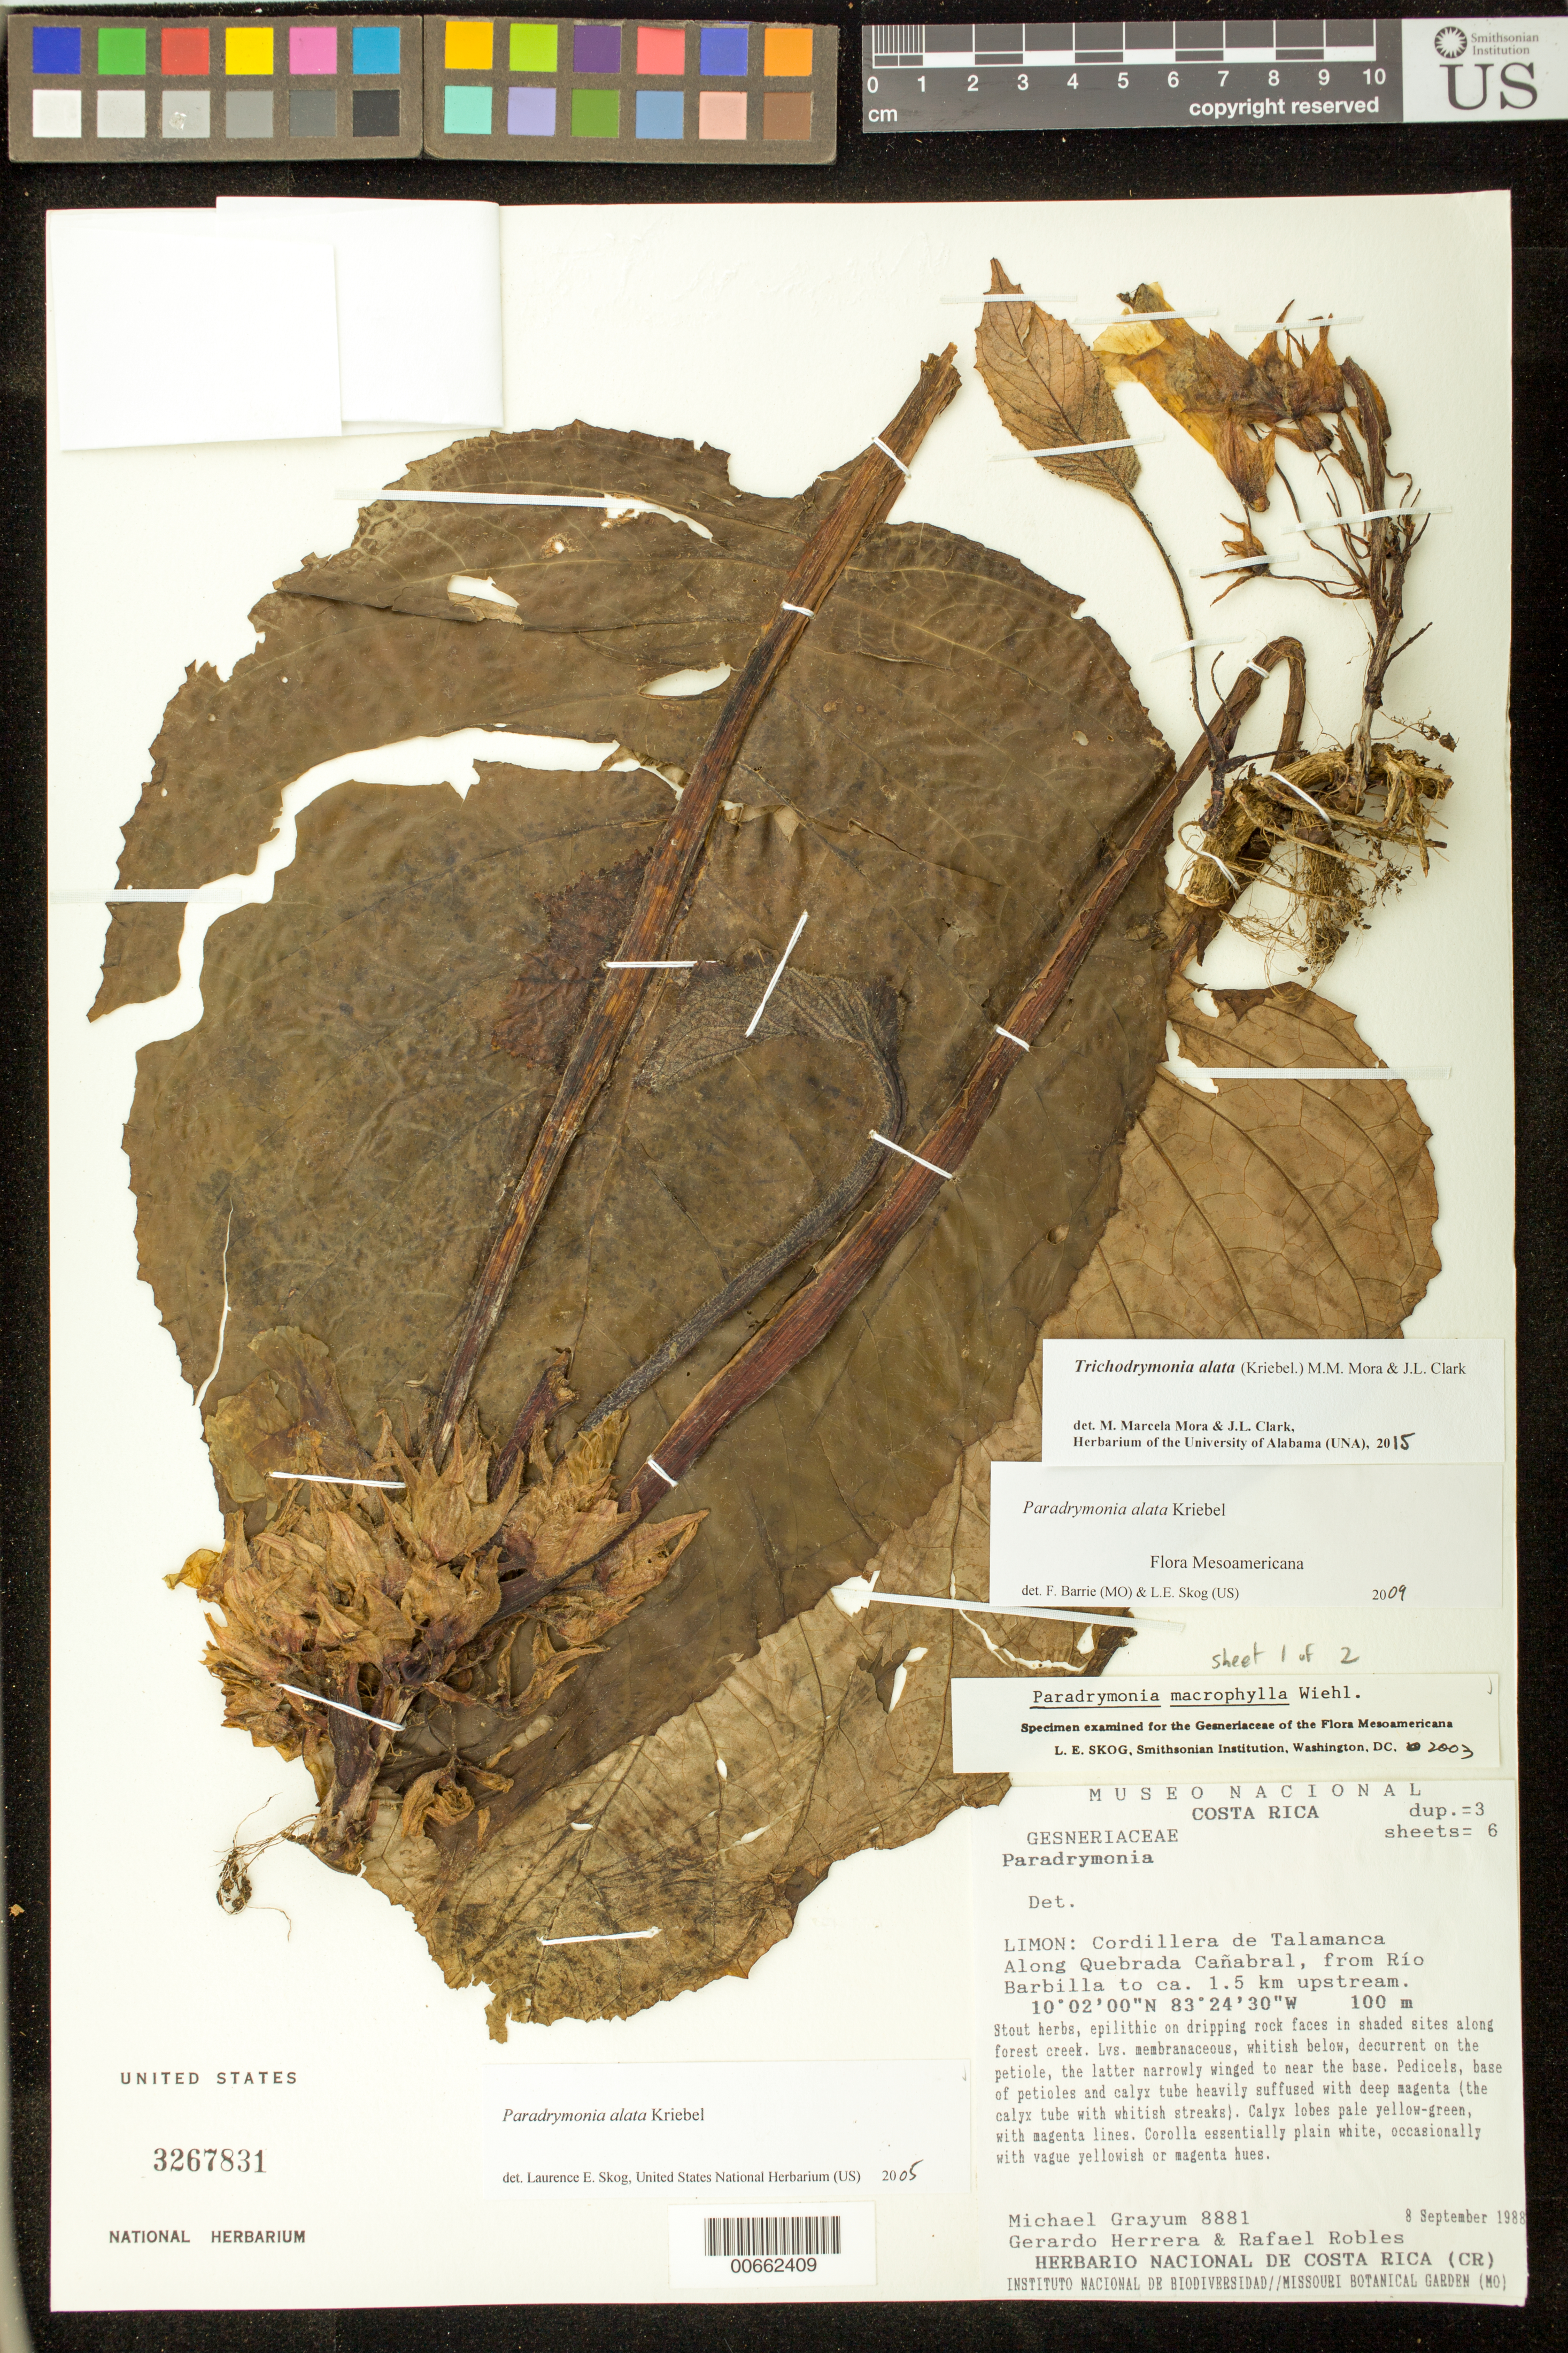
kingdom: Plantae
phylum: Tracheophyta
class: Magnoliopsida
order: Lamiales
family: Gesneriaceae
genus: Trichodrymonia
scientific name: Trichodrymonia alata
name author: (Kriebel) M.M. Mora & J.L. Clark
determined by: Mora, M. M.; Clark, J. L.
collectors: M. H. Grayum, G. Herrera & R. Robles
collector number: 8881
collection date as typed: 08 Sep 1988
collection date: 1988-09-08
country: Costa Rica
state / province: Limón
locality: Cordillera de Talamanca, along Quebrada Canabral, from Rio Barbilla to ca. 1.5 km upstream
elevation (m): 100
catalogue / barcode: US 3267831